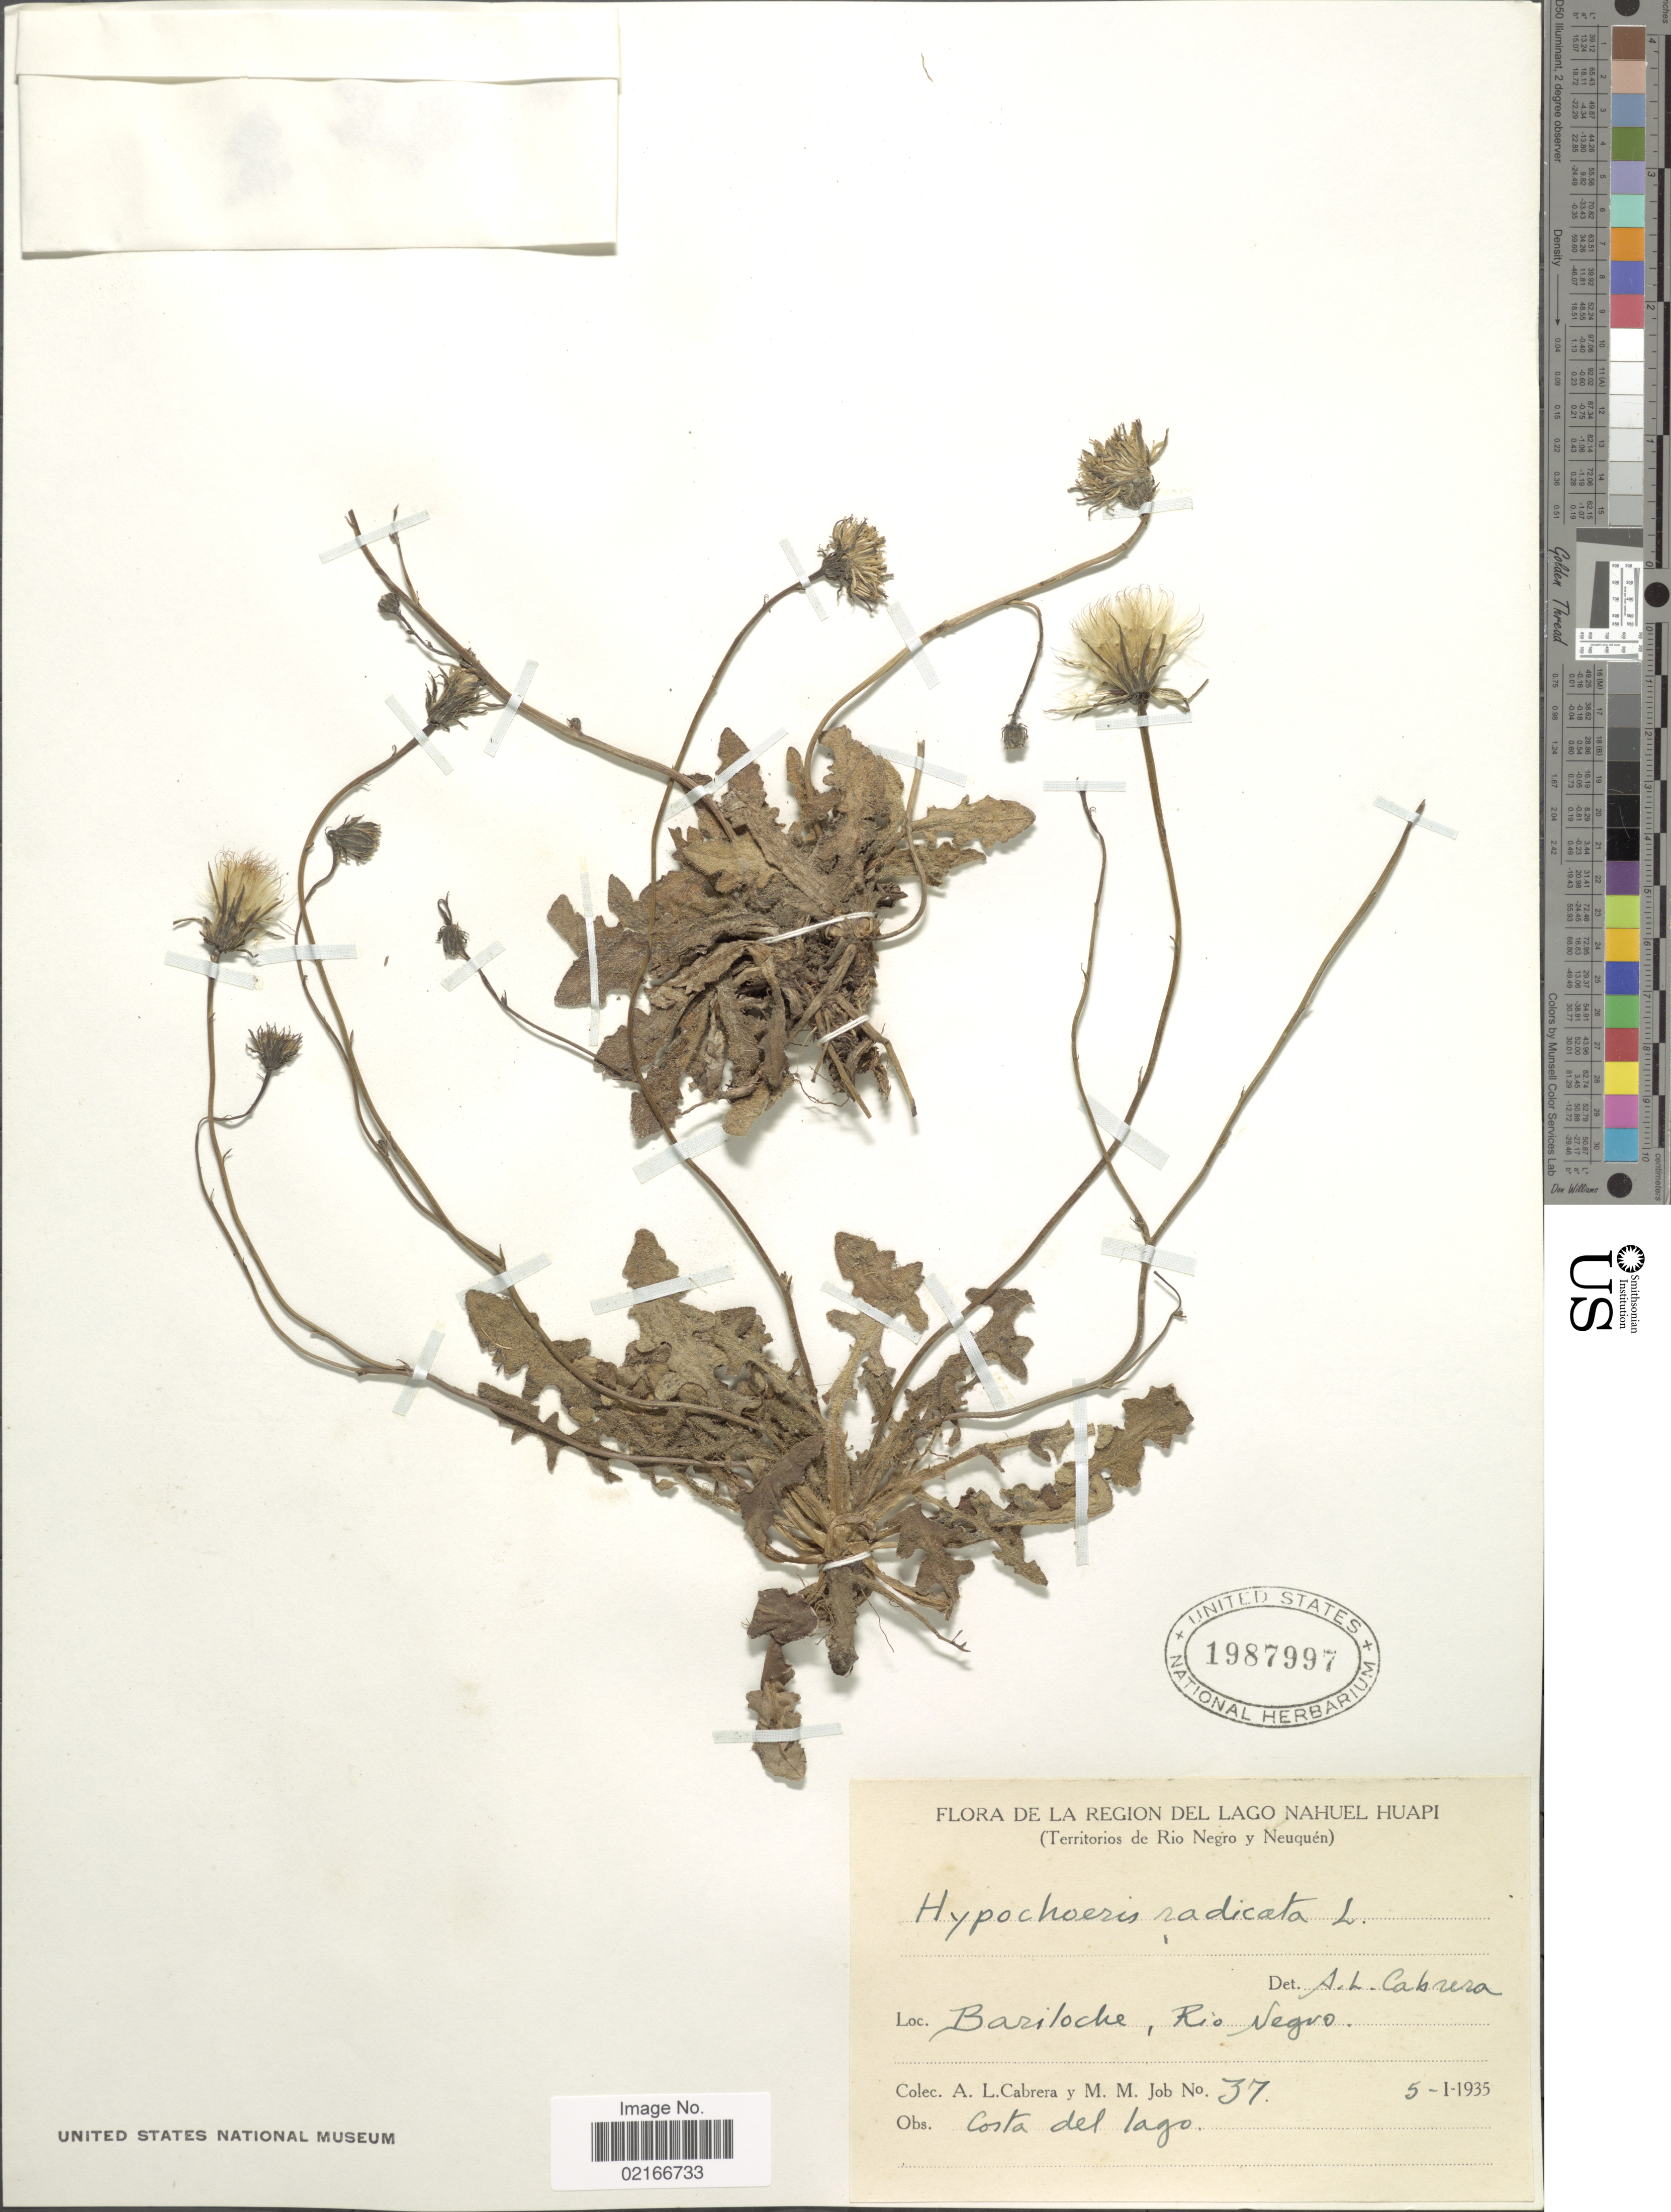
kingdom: Plantae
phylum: Tracheophyta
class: Magnoliopsida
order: Asterales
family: Asteraceae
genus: Hypochaeris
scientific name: Hypochaeris radicata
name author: L.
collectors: A. L. Cabrera & M. Job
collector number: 37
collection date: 1935-01-05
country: Argentina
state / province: Rio Negro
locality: La Region del Lago Nahuel Huapi. Bariloche, Rio Negro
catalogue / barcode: US 1987997